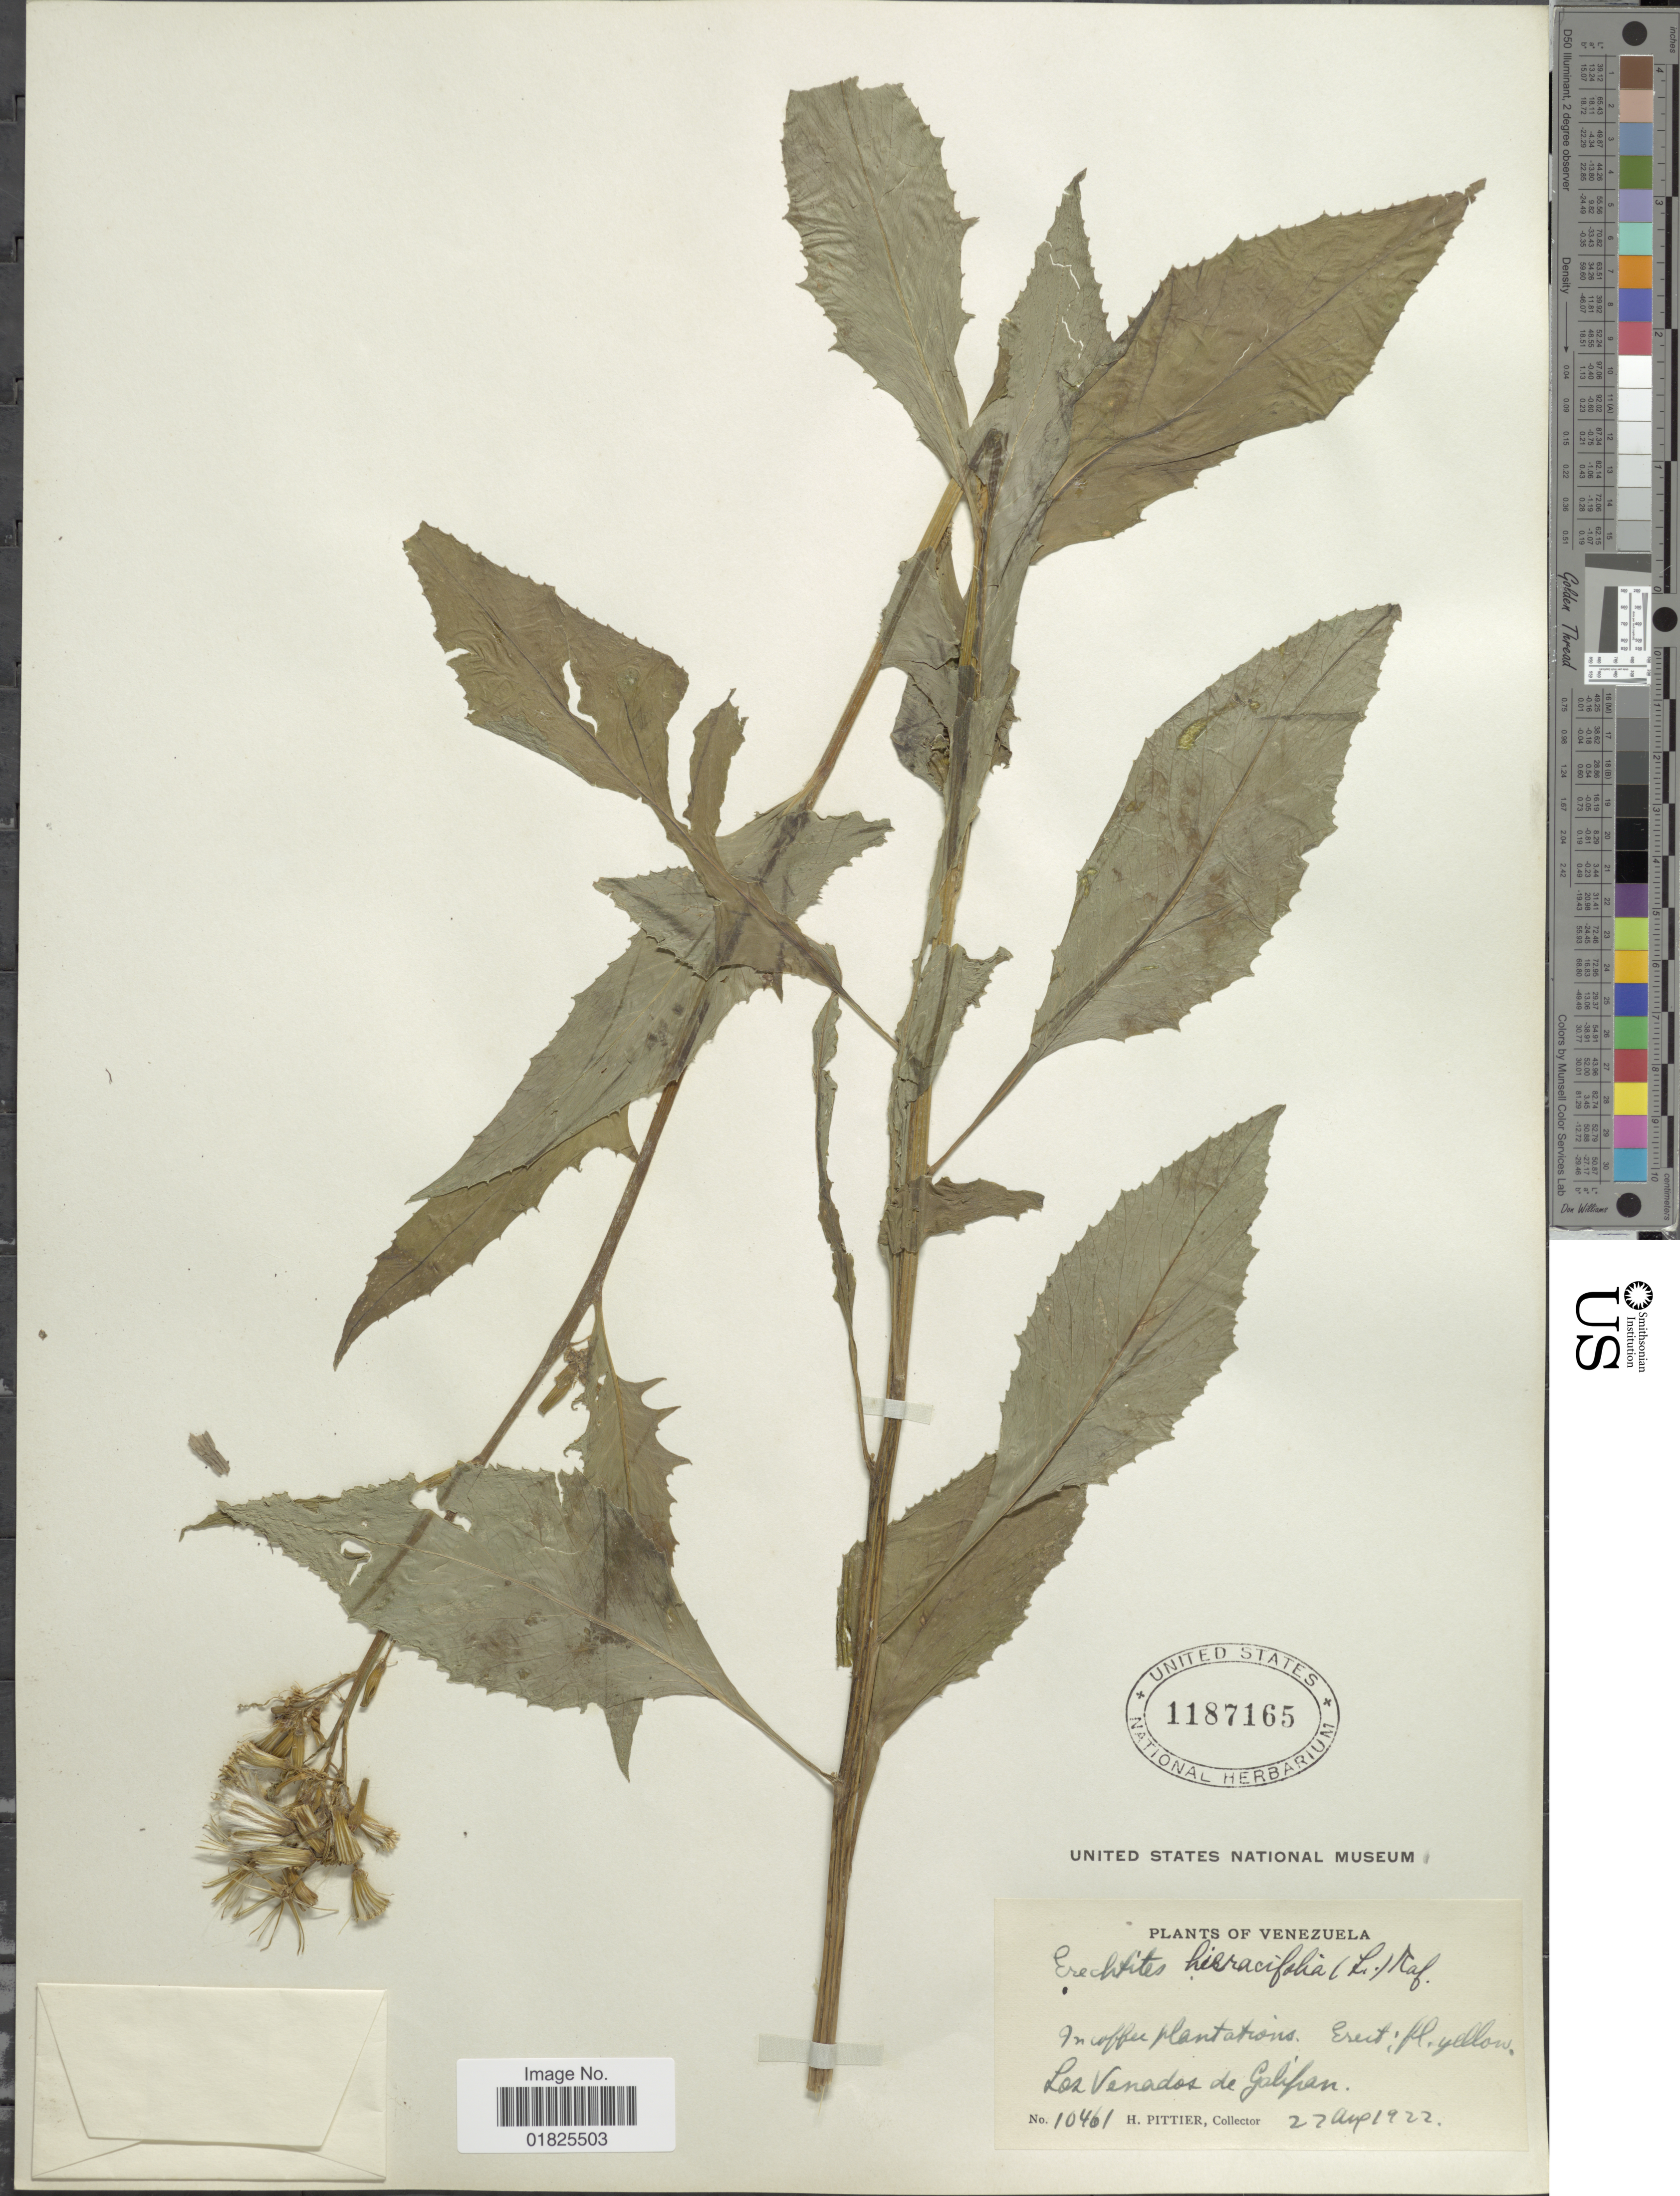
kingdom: Plantae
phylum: Tracheophyta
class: Magnoliopsida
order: Asterales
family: Asteraceae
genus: Erechtites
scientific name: Erechtites hieraciifolius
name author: (L.) Raf. ex DC.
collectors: H. F. Pittier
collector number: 10461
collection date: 1922-08-27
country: Venezuela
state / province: Vargas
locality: Los Venados de Galipán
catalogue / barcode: US 1187165